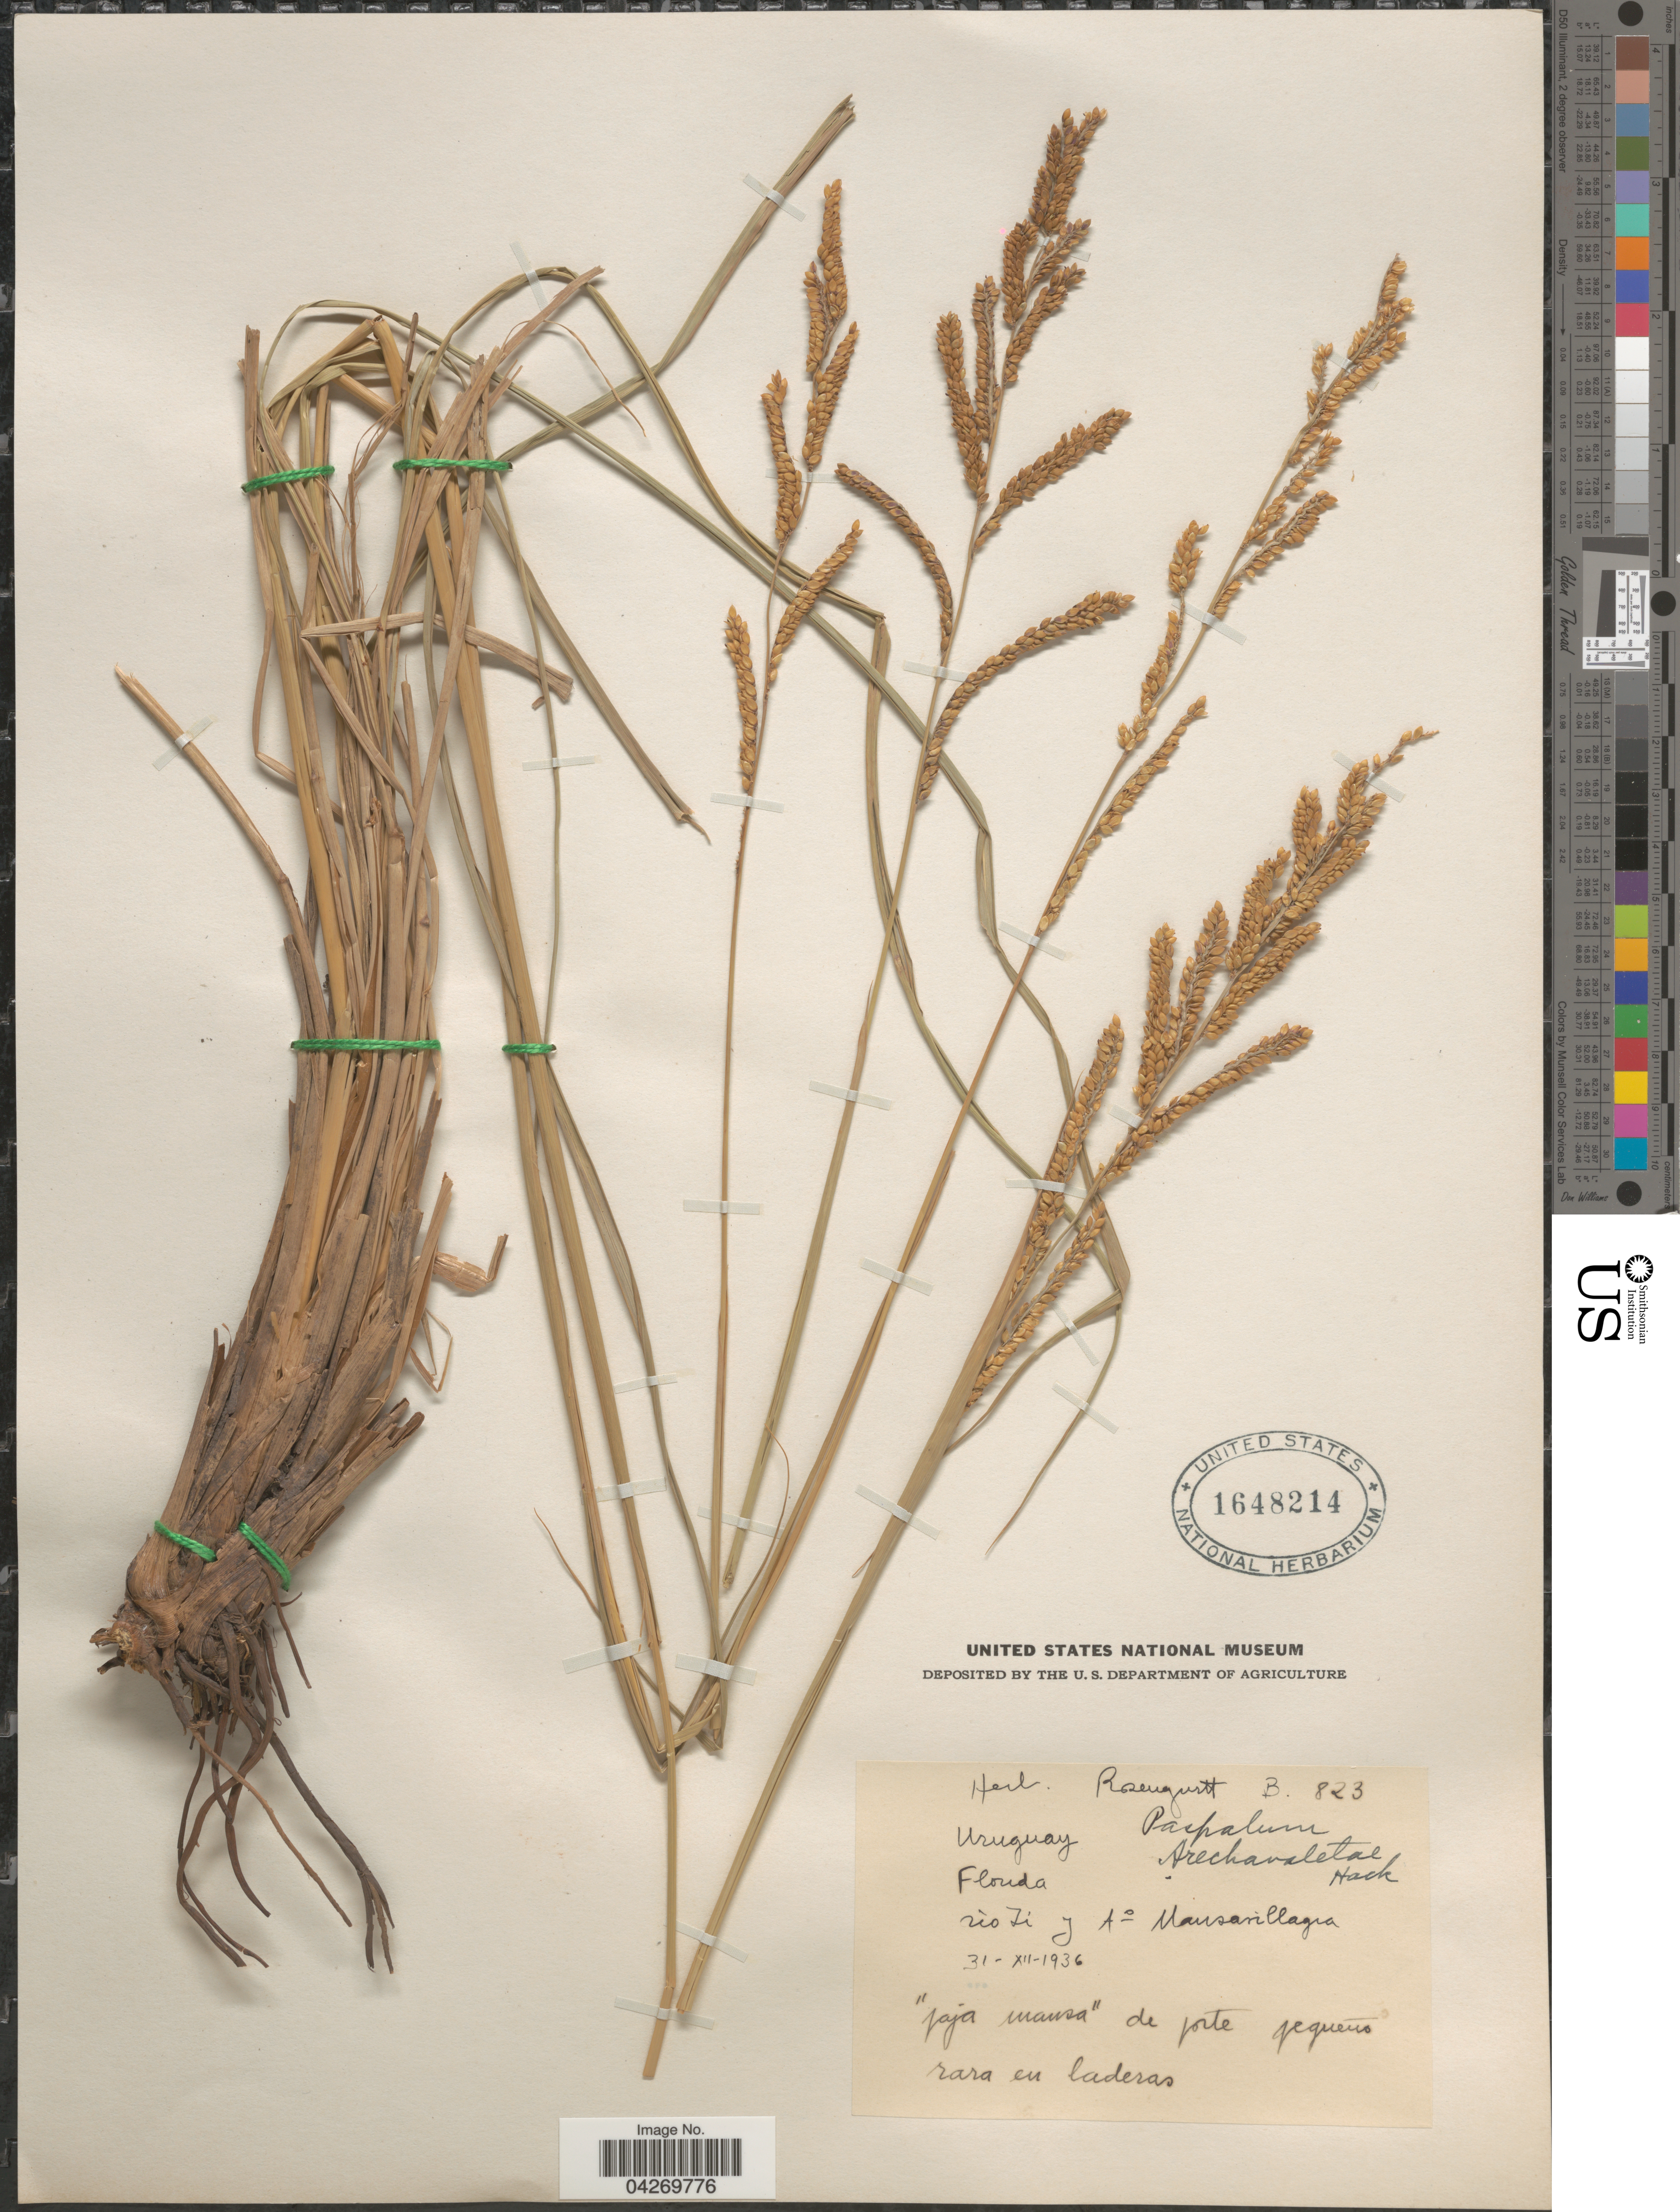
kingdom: Plantae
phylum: Tracheophyta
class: Liliopsida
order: Poales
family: Poaceae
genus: Paspalum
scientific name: Paspalum exaltatum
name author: J. Presl in C. Presl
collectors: ex herb. Rosengurtt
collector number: B823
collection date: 1936-12-31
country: Uruguay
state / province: Florida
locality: Rio Yi entre Ao Mansavillagra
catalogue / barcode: US 1648214